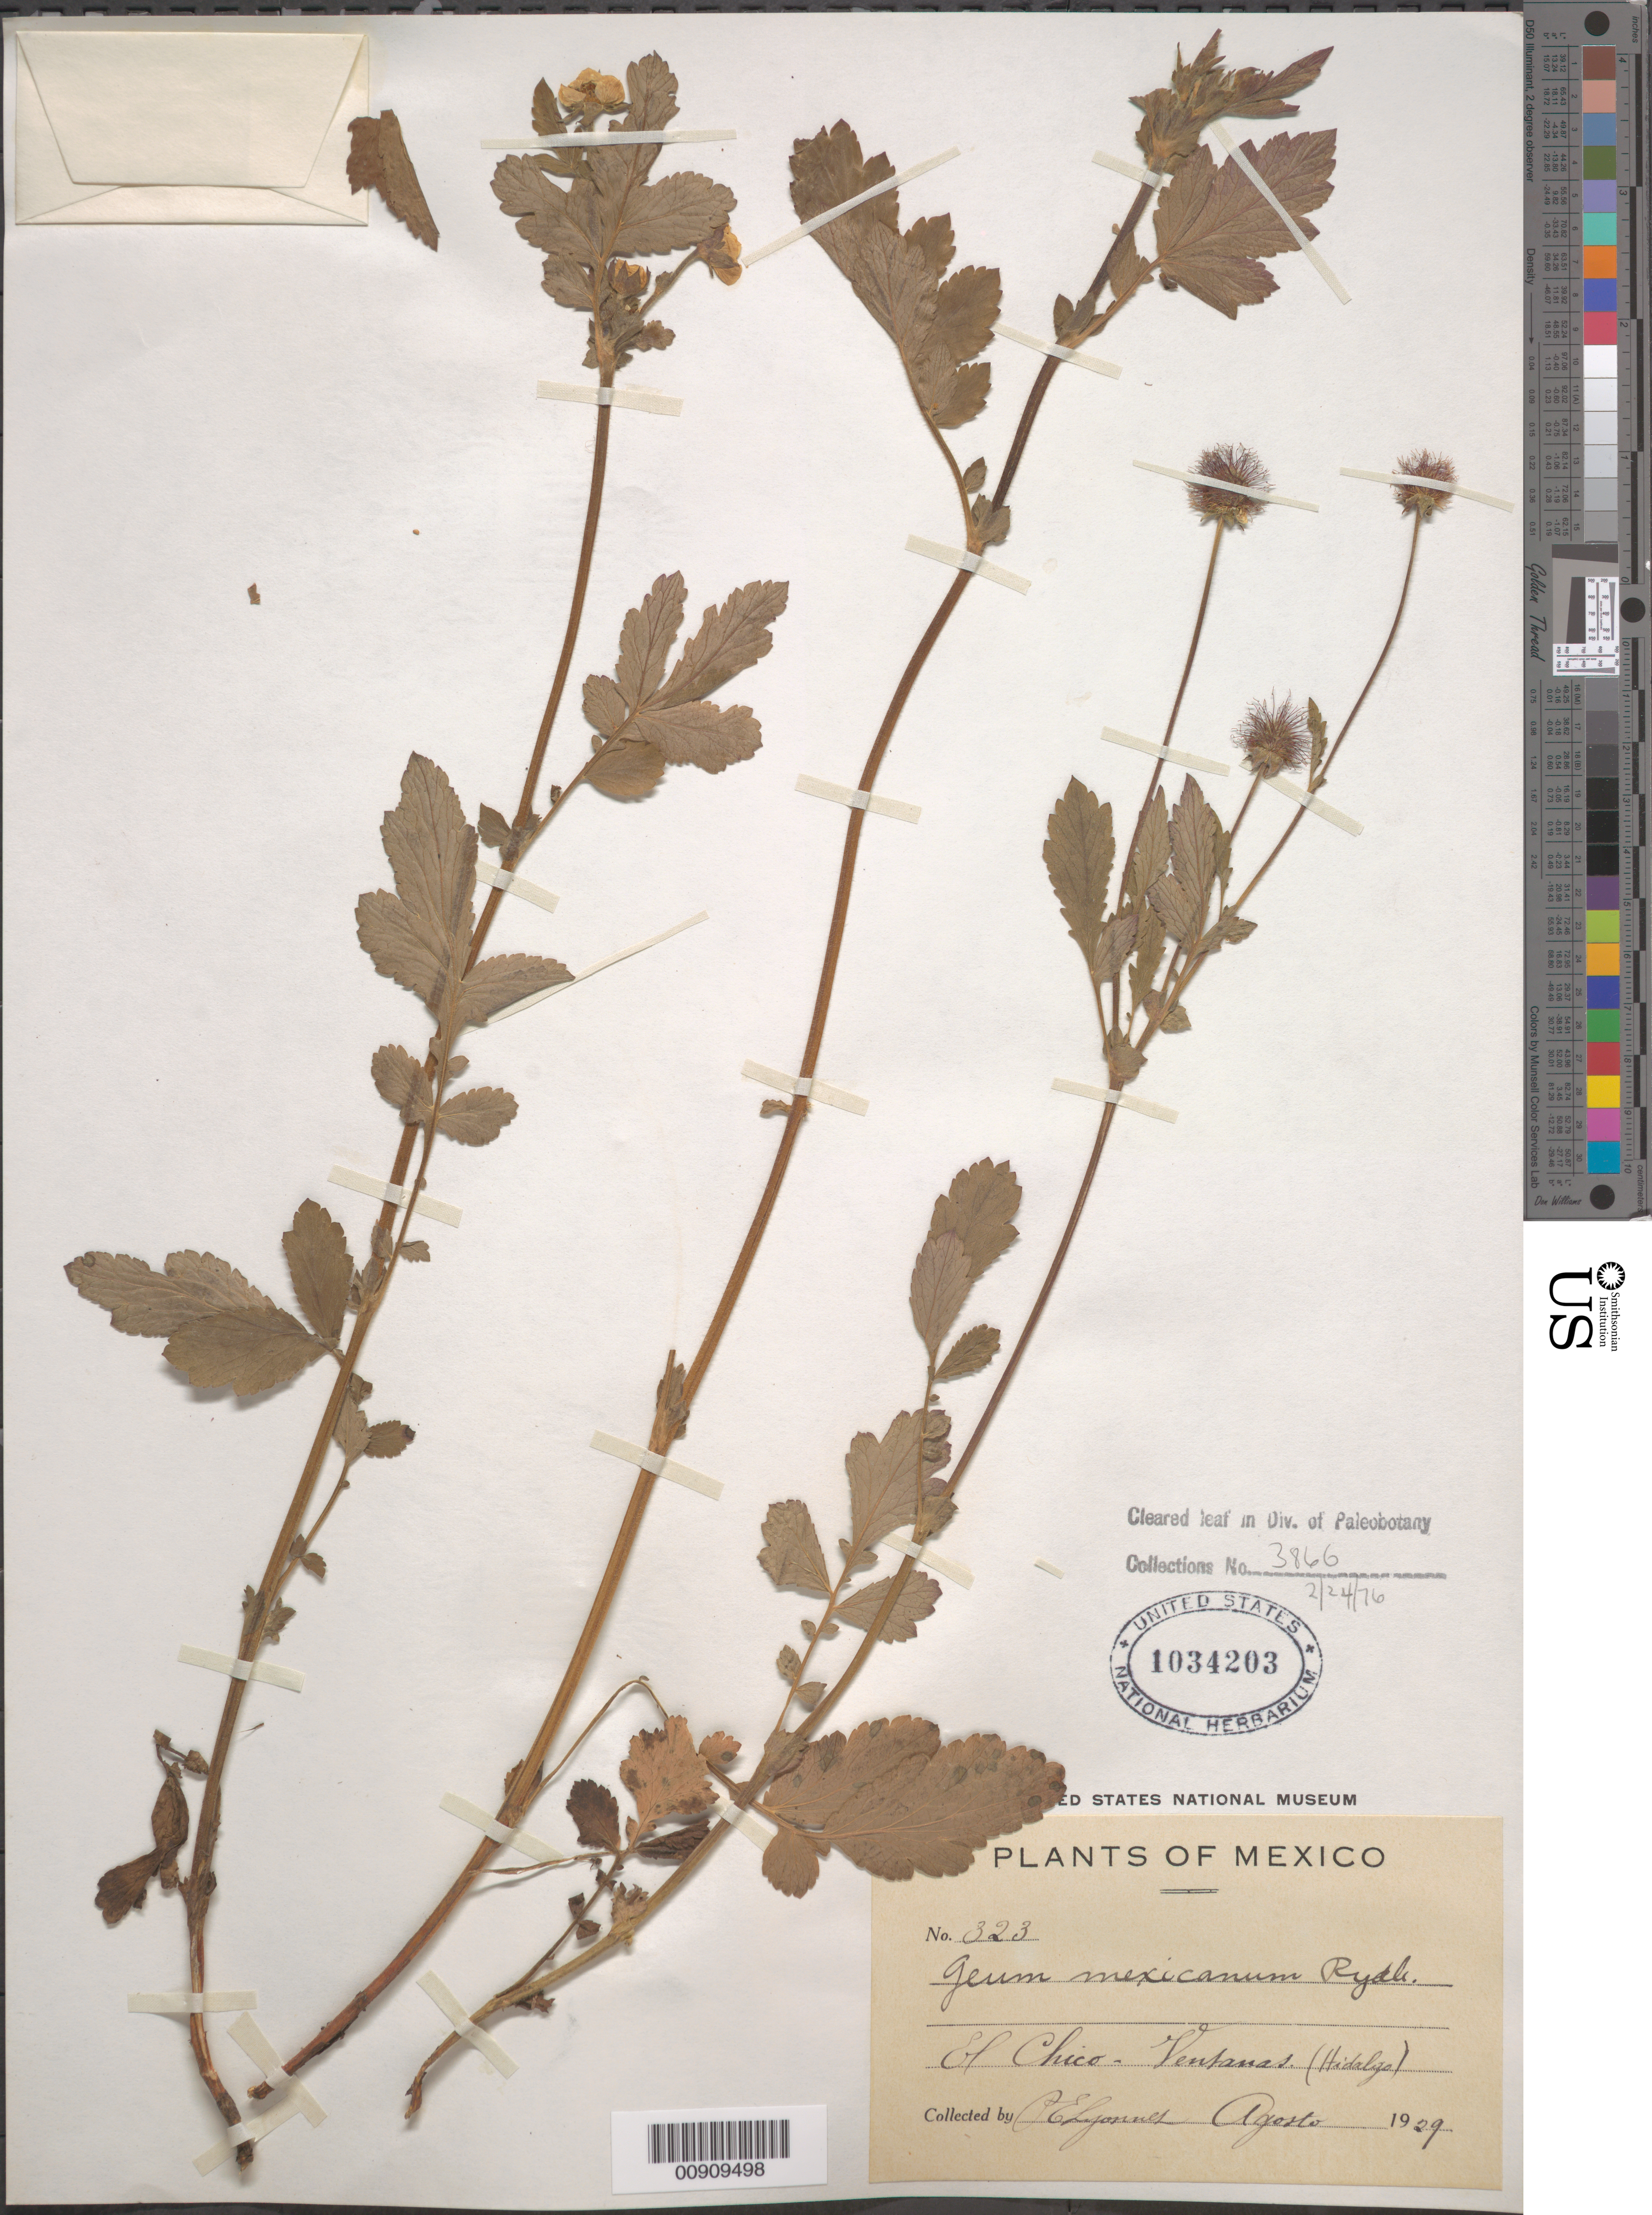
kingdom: Plantae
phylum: Tracheophyta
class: Magnoliopsida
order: Rosales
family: Rosaceae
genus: Geum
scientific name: Geum mexicanum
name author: Rydb.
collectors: Bro. E. Lyonnet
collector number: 323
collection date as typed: Aug 1929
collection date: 1929-08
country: Mexico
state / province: Hidalgo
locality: El Chico - Ventanas (Hidalgo).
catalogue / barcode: US 1034203